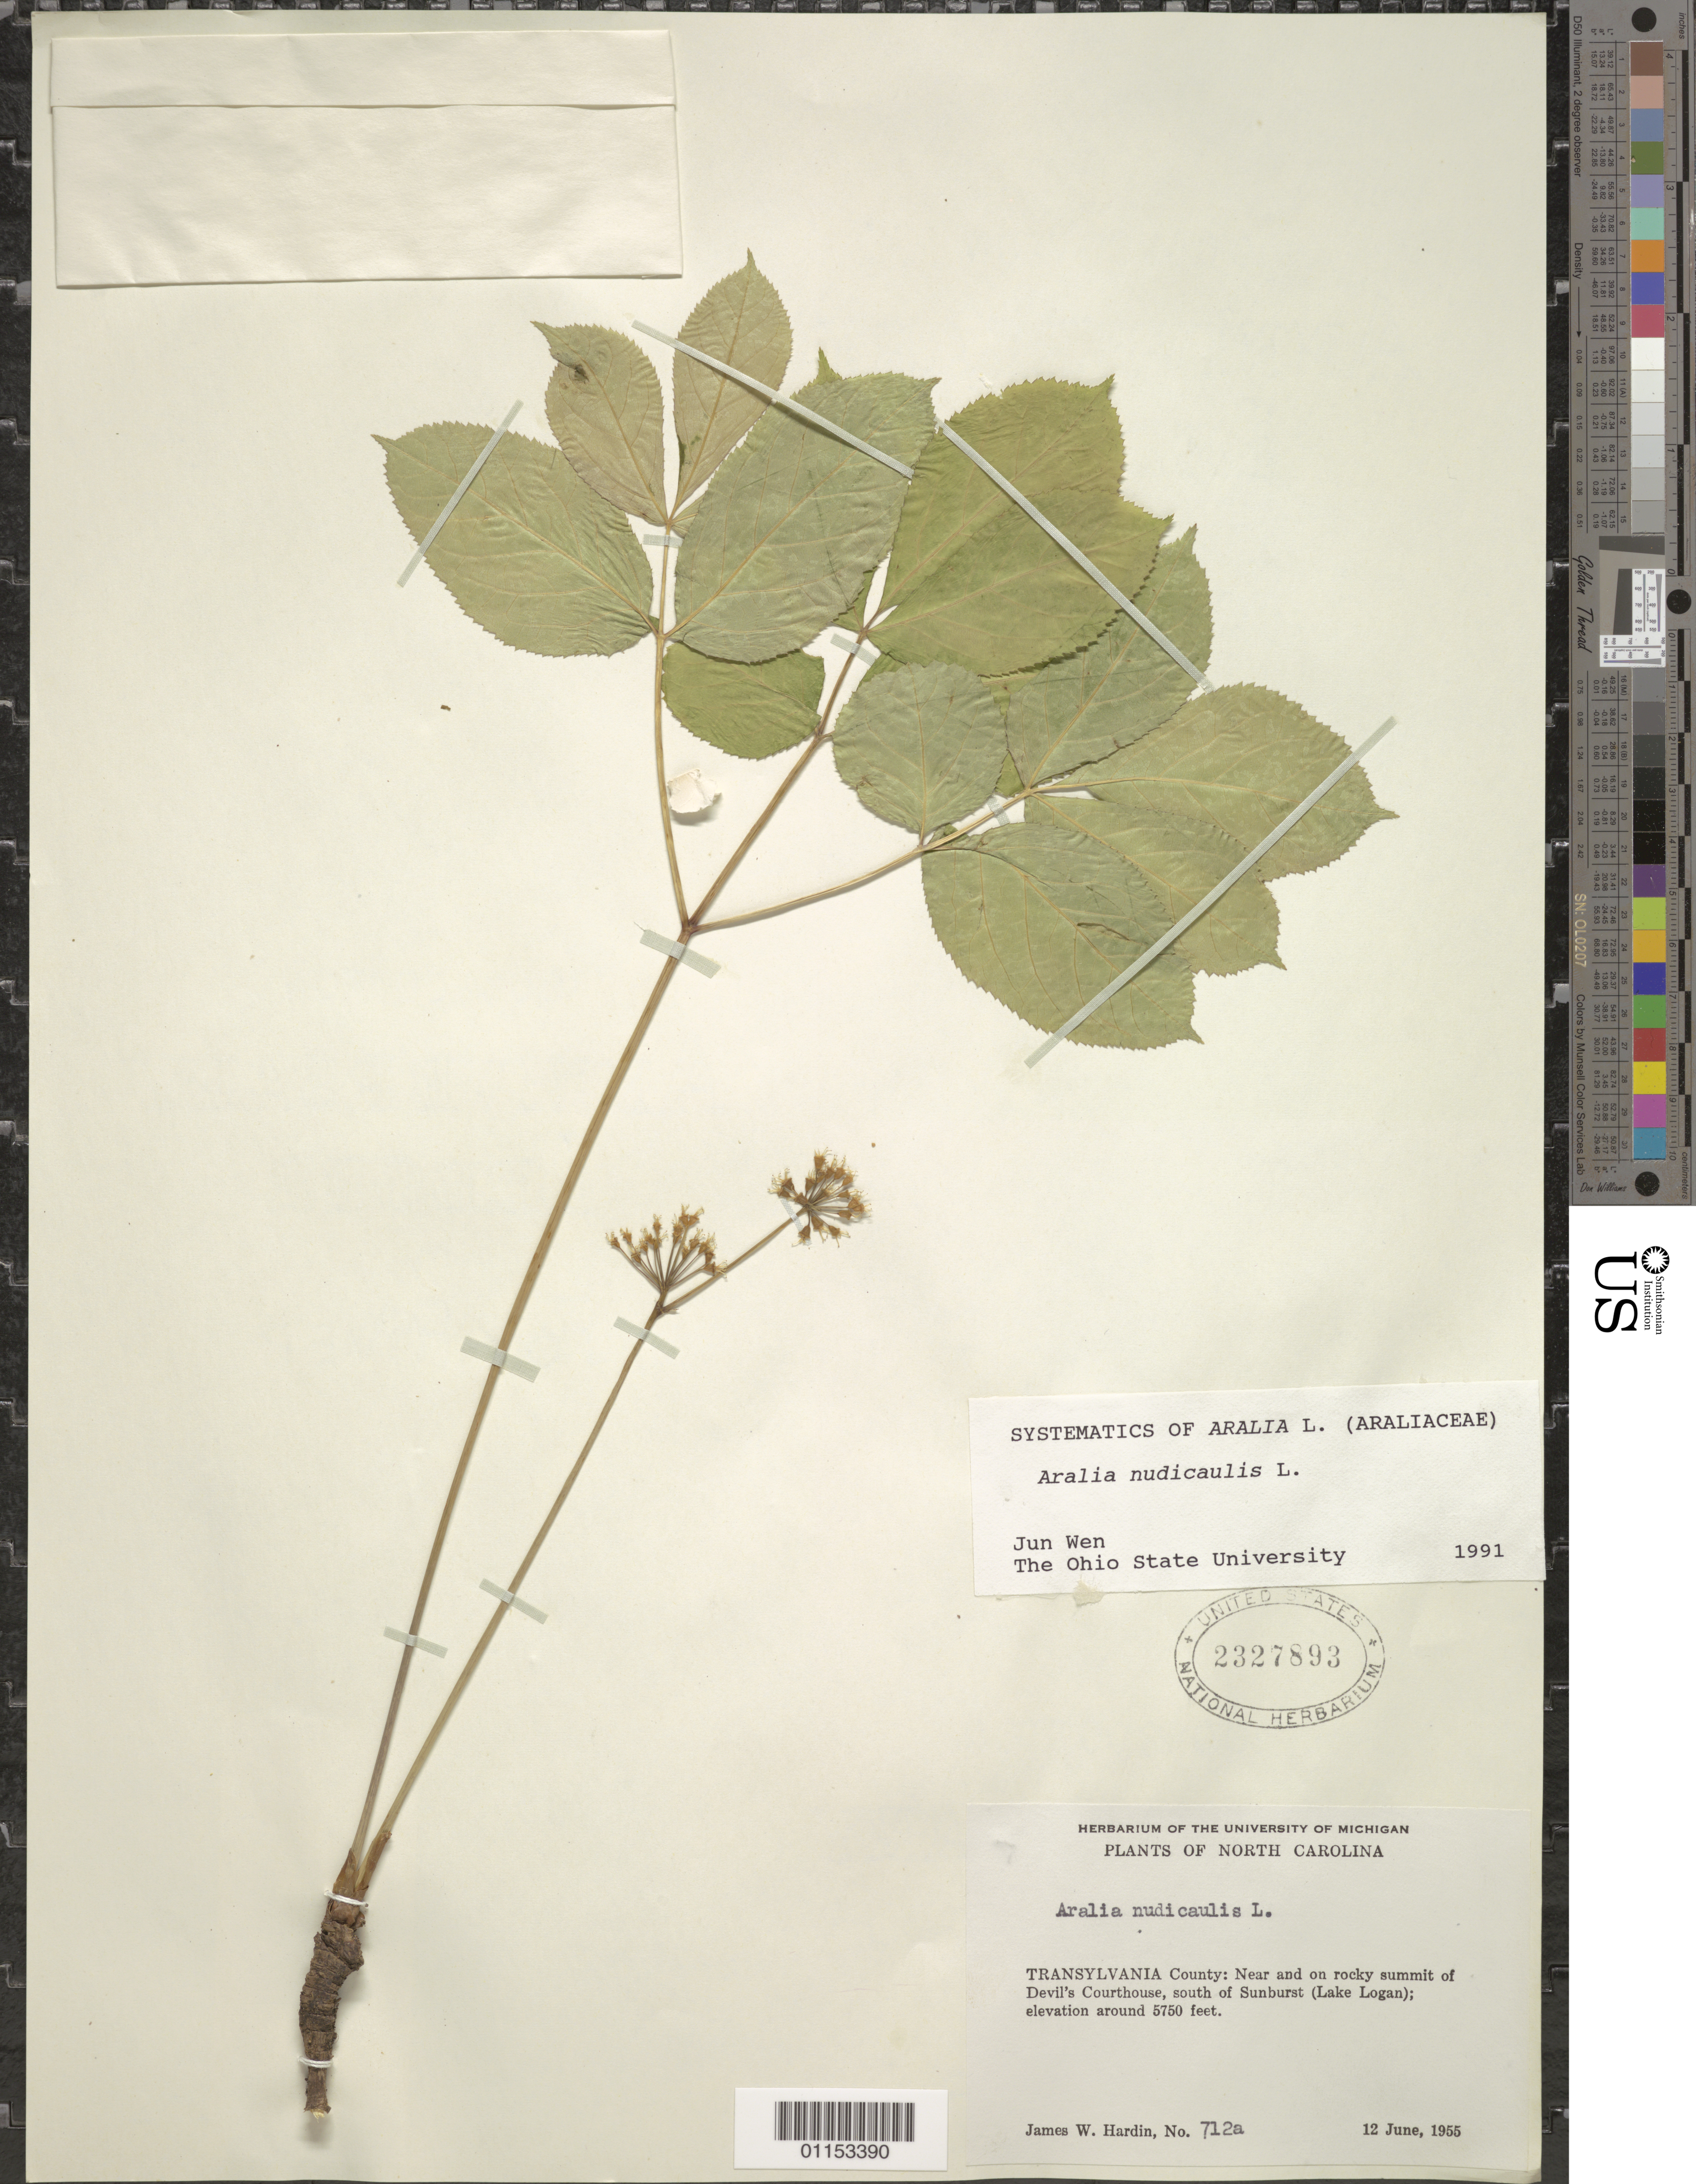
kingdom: Plantae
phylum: Tracheophyta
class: Magnoliopsida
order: Apiales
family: Araliaceae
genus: Aralia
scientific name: Aralia nudicaulis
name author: L.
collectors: J. W. Hardin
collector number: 712 a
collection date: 1955-06-12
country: United States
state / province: North Carolina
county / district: Transylvania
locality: Devil's Courthouse, S of Sunburst (Lake Logan).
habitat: On rocky summit.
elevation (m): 1753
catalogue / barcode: US 2327893